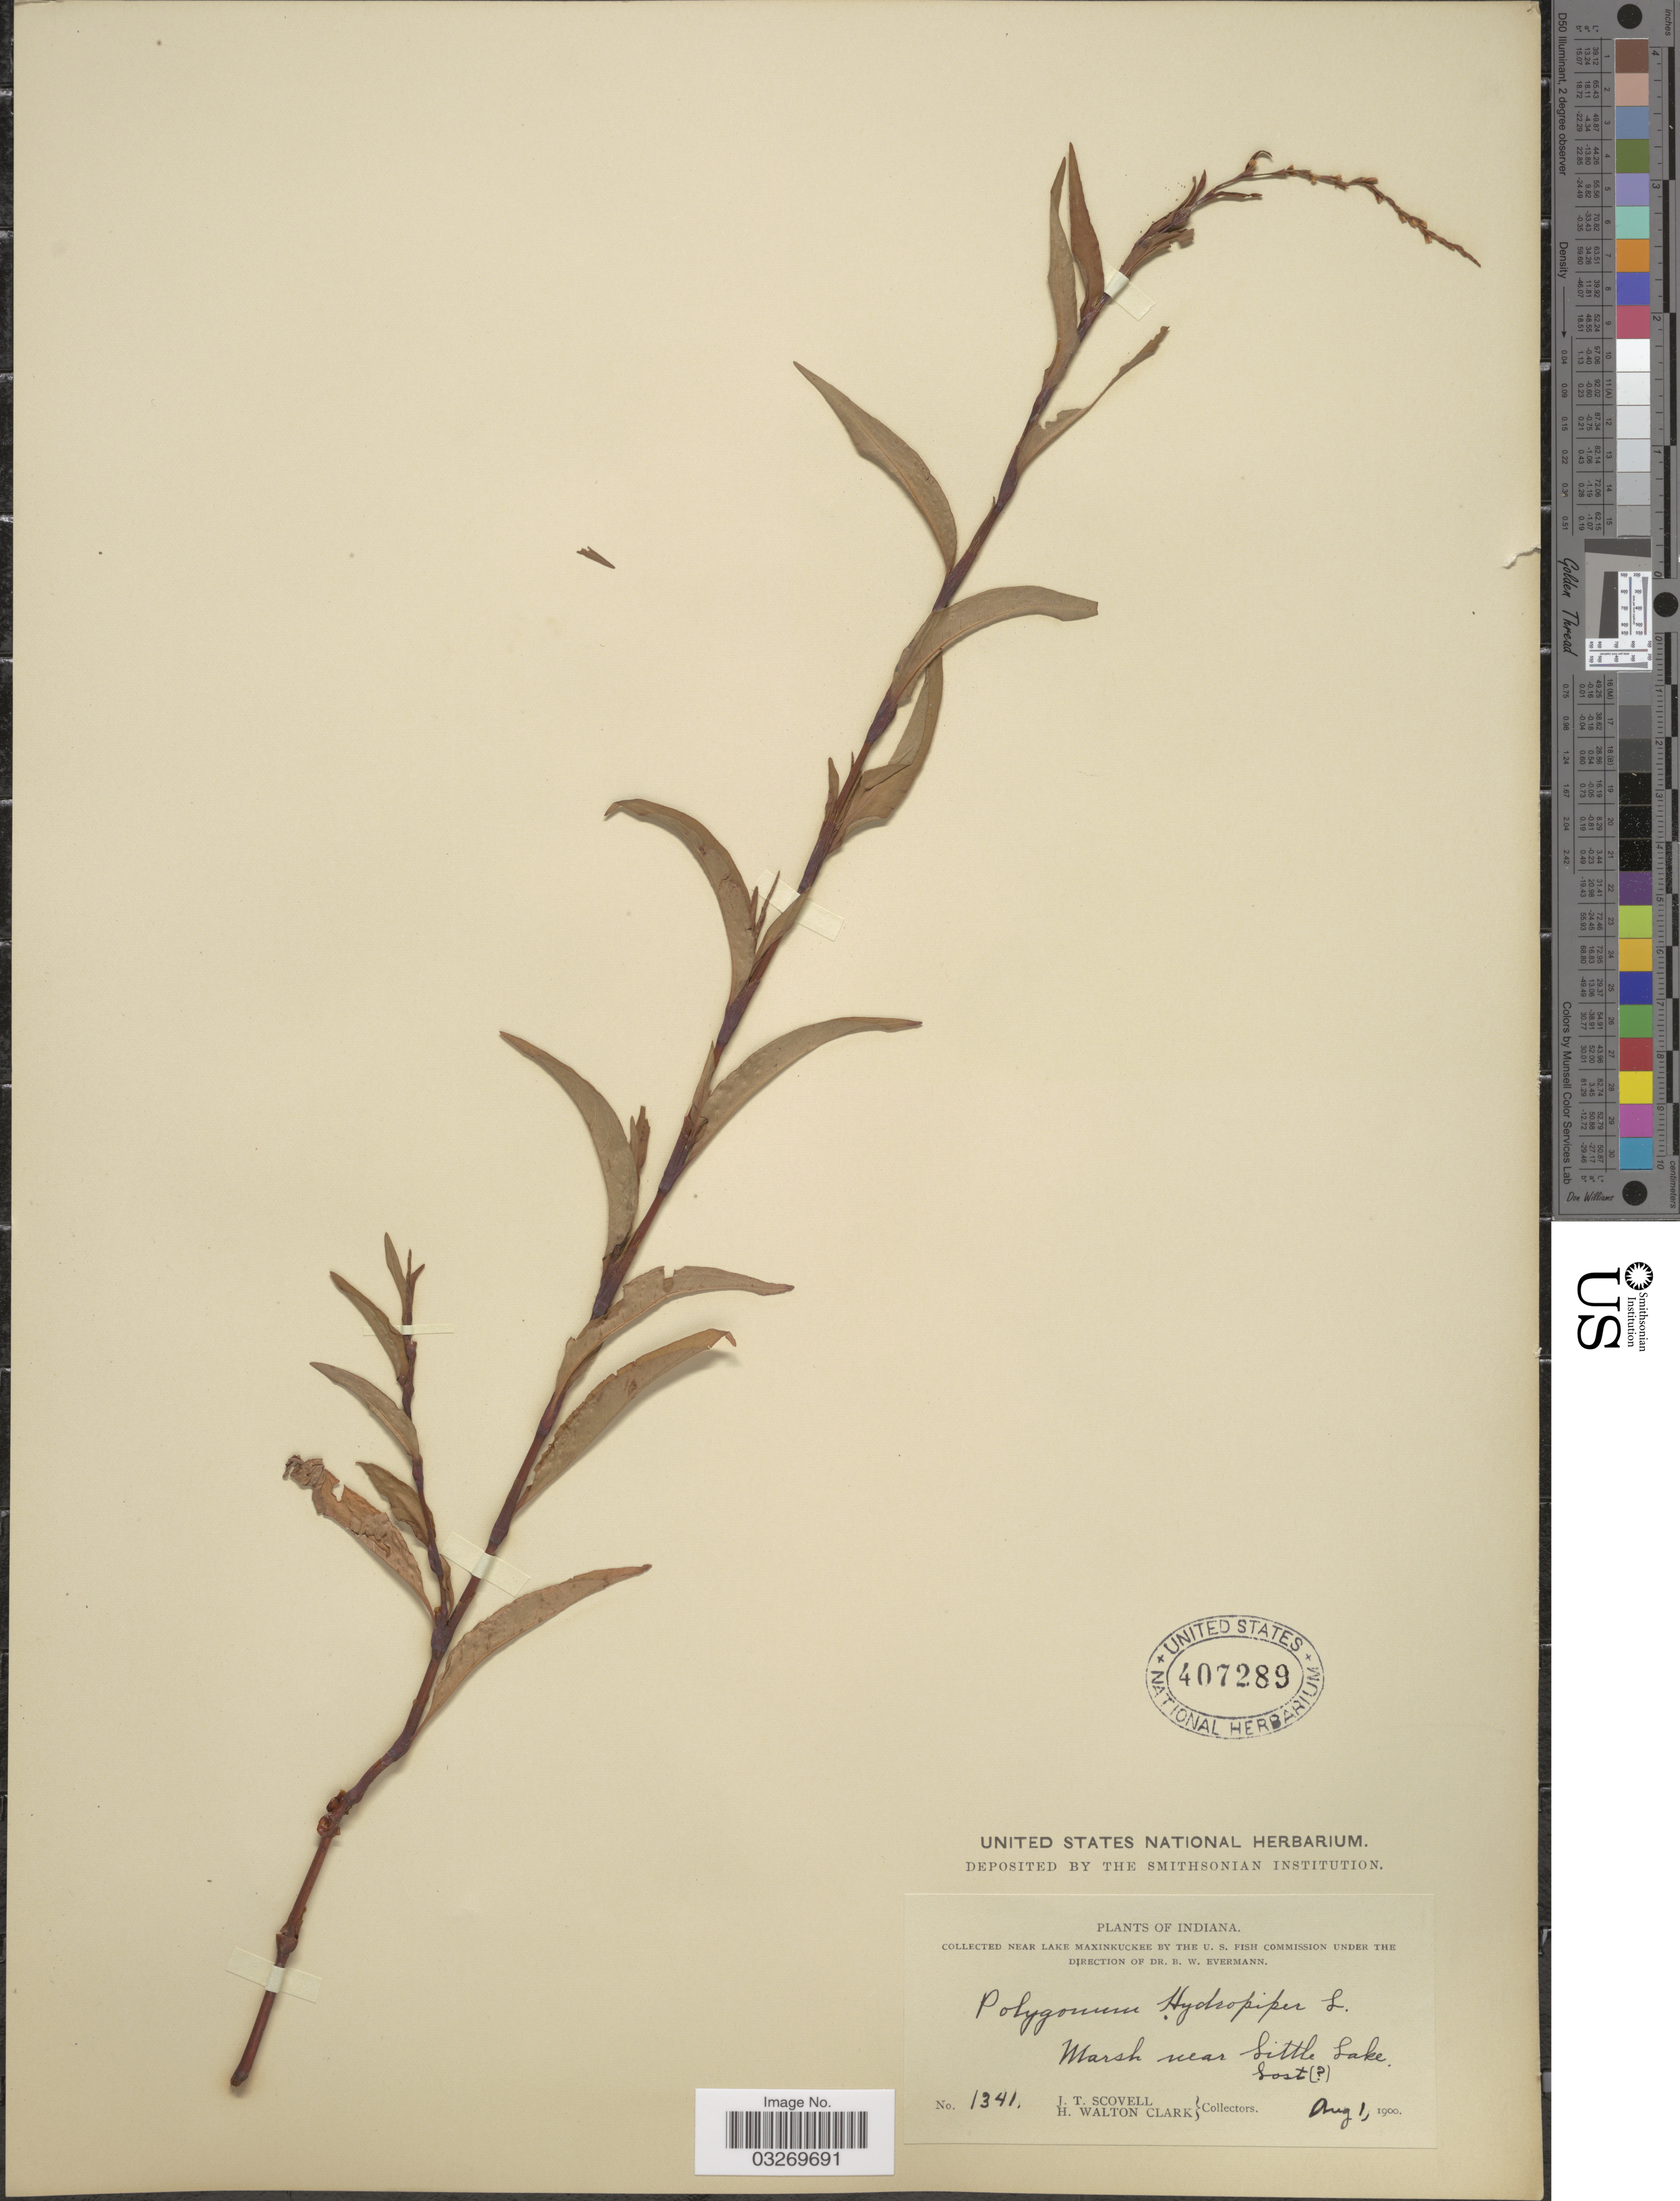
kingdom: Plantae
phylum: Tracheophyta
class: Magnoliopsida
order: Caryophyllales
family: Polygonaceae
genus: Persicaria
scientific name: Persicaria hydropiper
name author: (L.) Delarbre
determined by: Atha, D. E.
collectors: J. T. Scovell & H. W. Clark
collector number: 1341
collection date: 1900-08-01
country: United States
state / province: Indiana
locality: Collected near Lake Maxinkuckee. Marsh near Sittle Lake Lost.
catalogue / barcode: US 407289